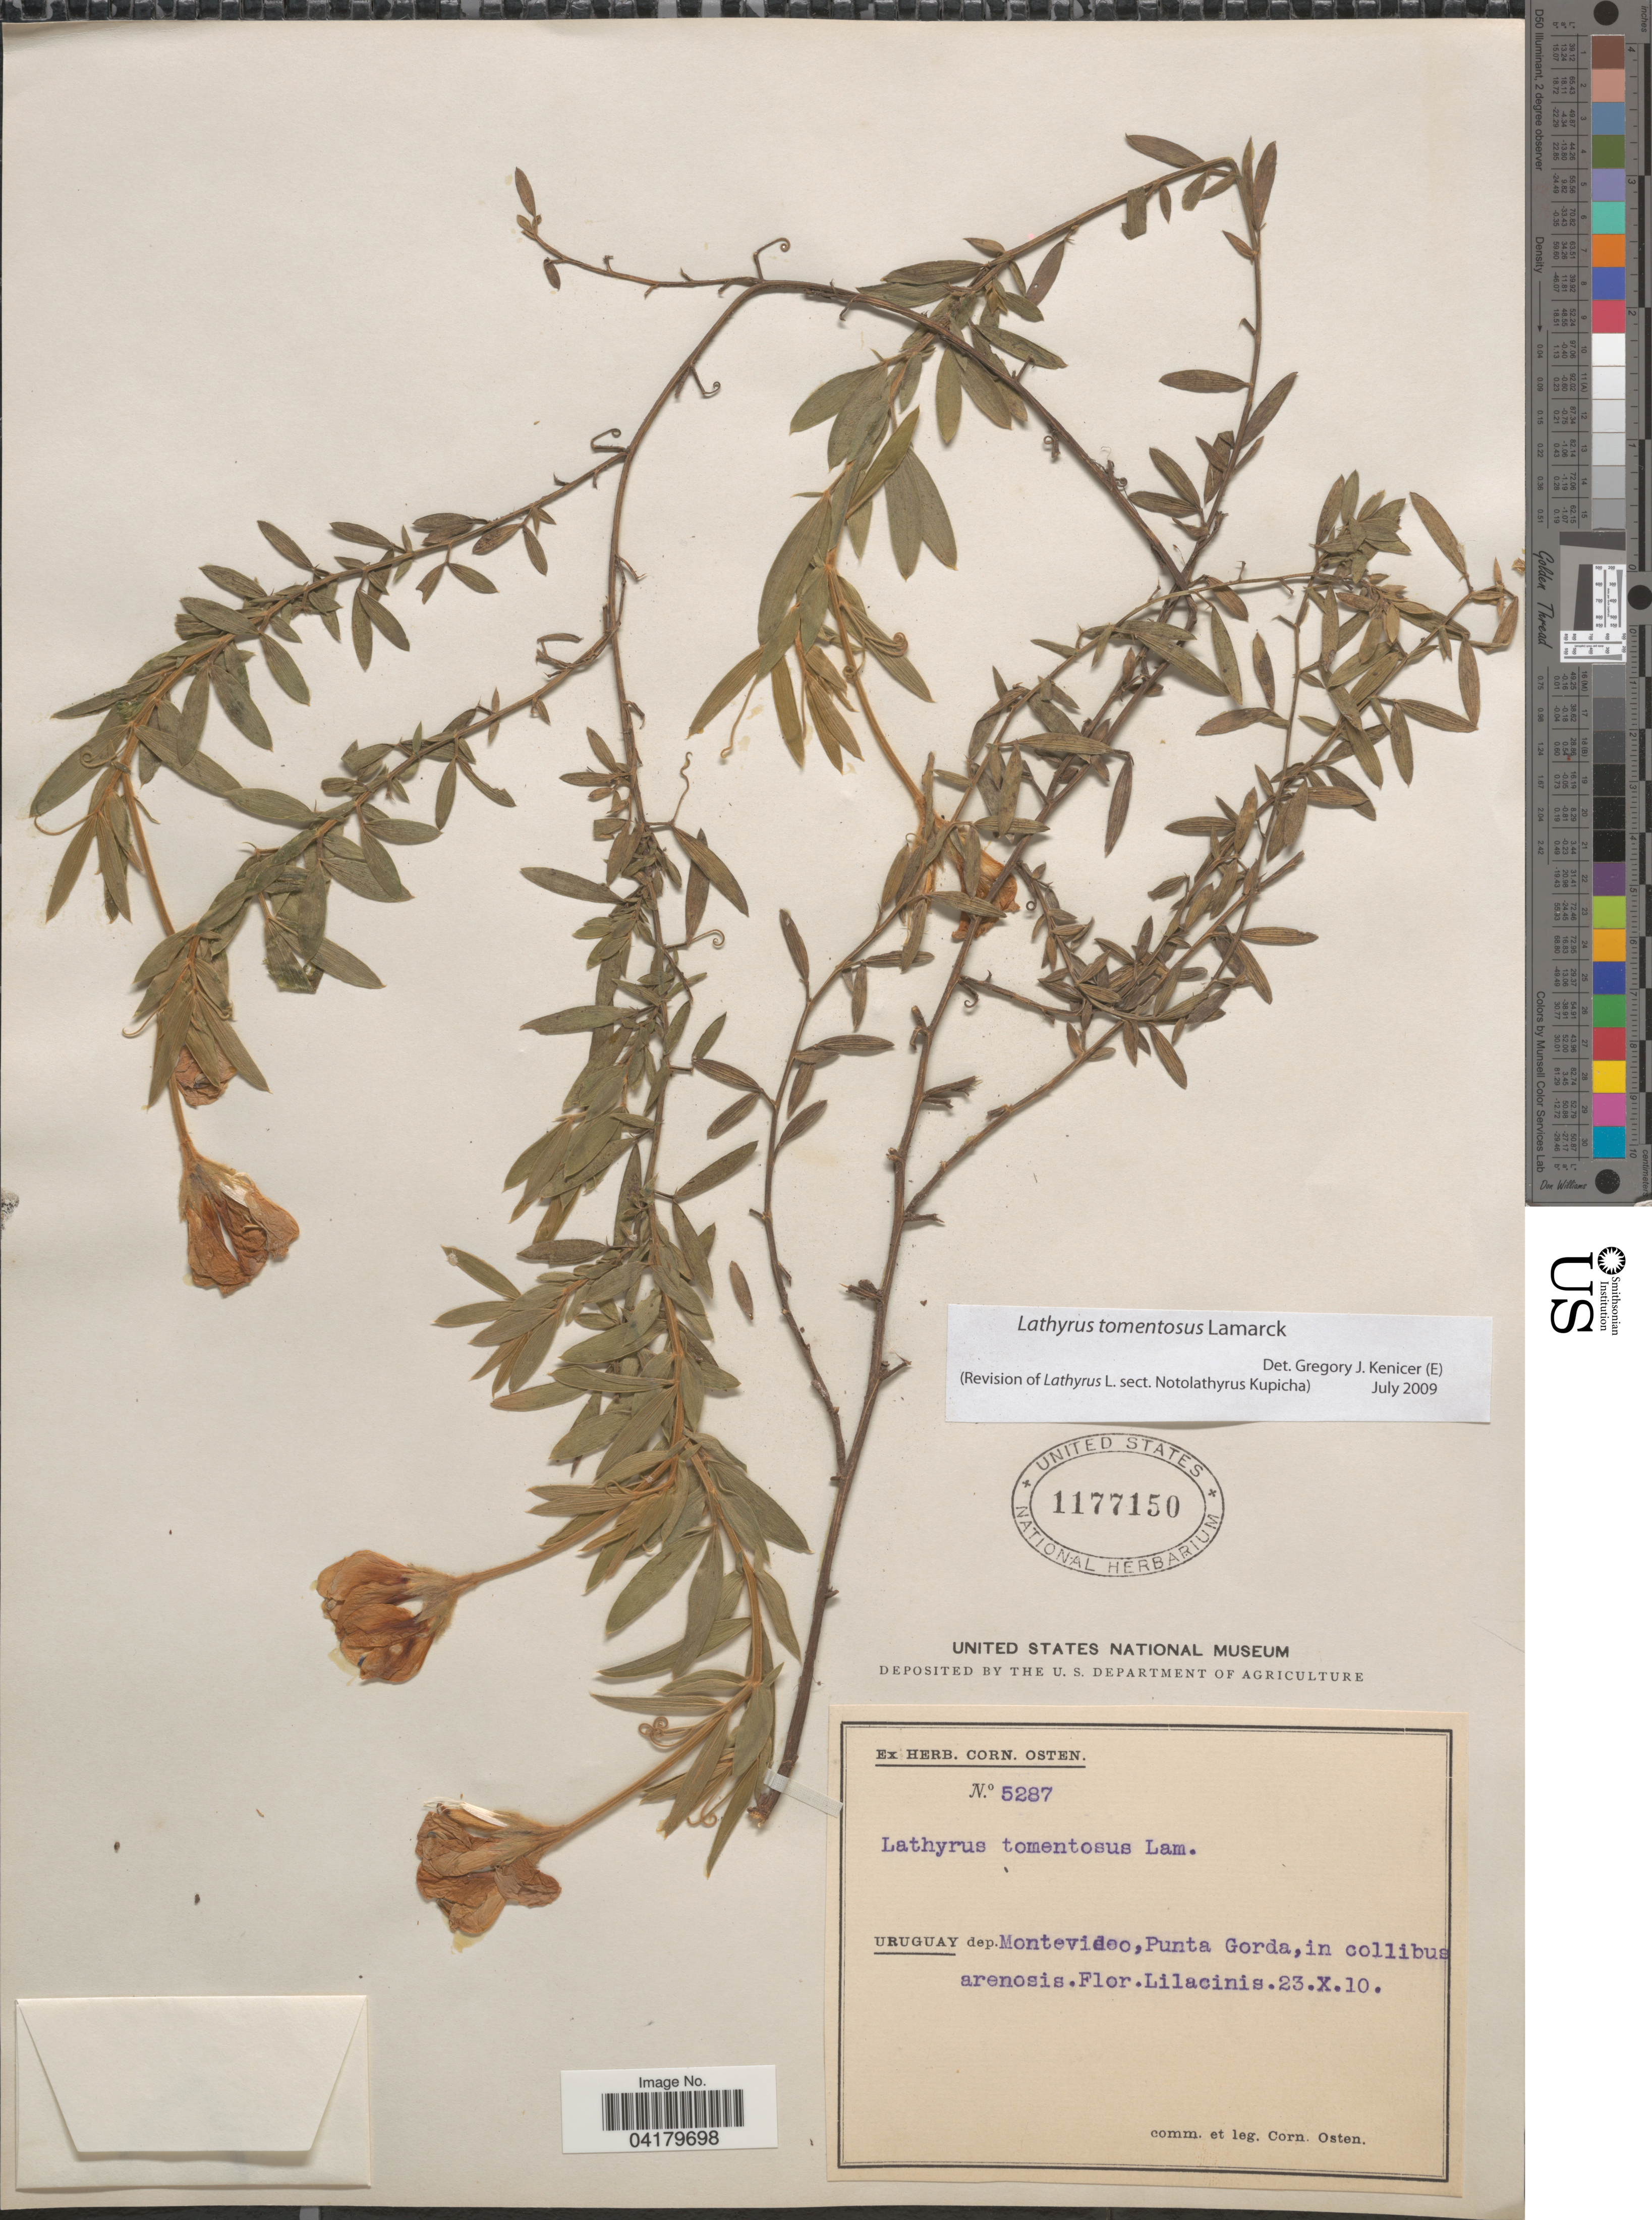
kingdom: Plantae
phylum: Tracheophyta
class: Magnoliopsida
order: Fabales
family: Fabaceae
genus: Lathyrus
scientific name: Lathyrus tomentosus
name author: Forssk.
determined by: Kenicer, Gregory J.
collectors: C. Osten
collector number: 5287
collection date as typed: Transcribed d/m/y: 23/10/10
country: Uruguay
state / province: Montevideo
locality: Dep. Montevideo,Punta Gorda,in collibus arenosis.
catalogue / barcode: US 1177150